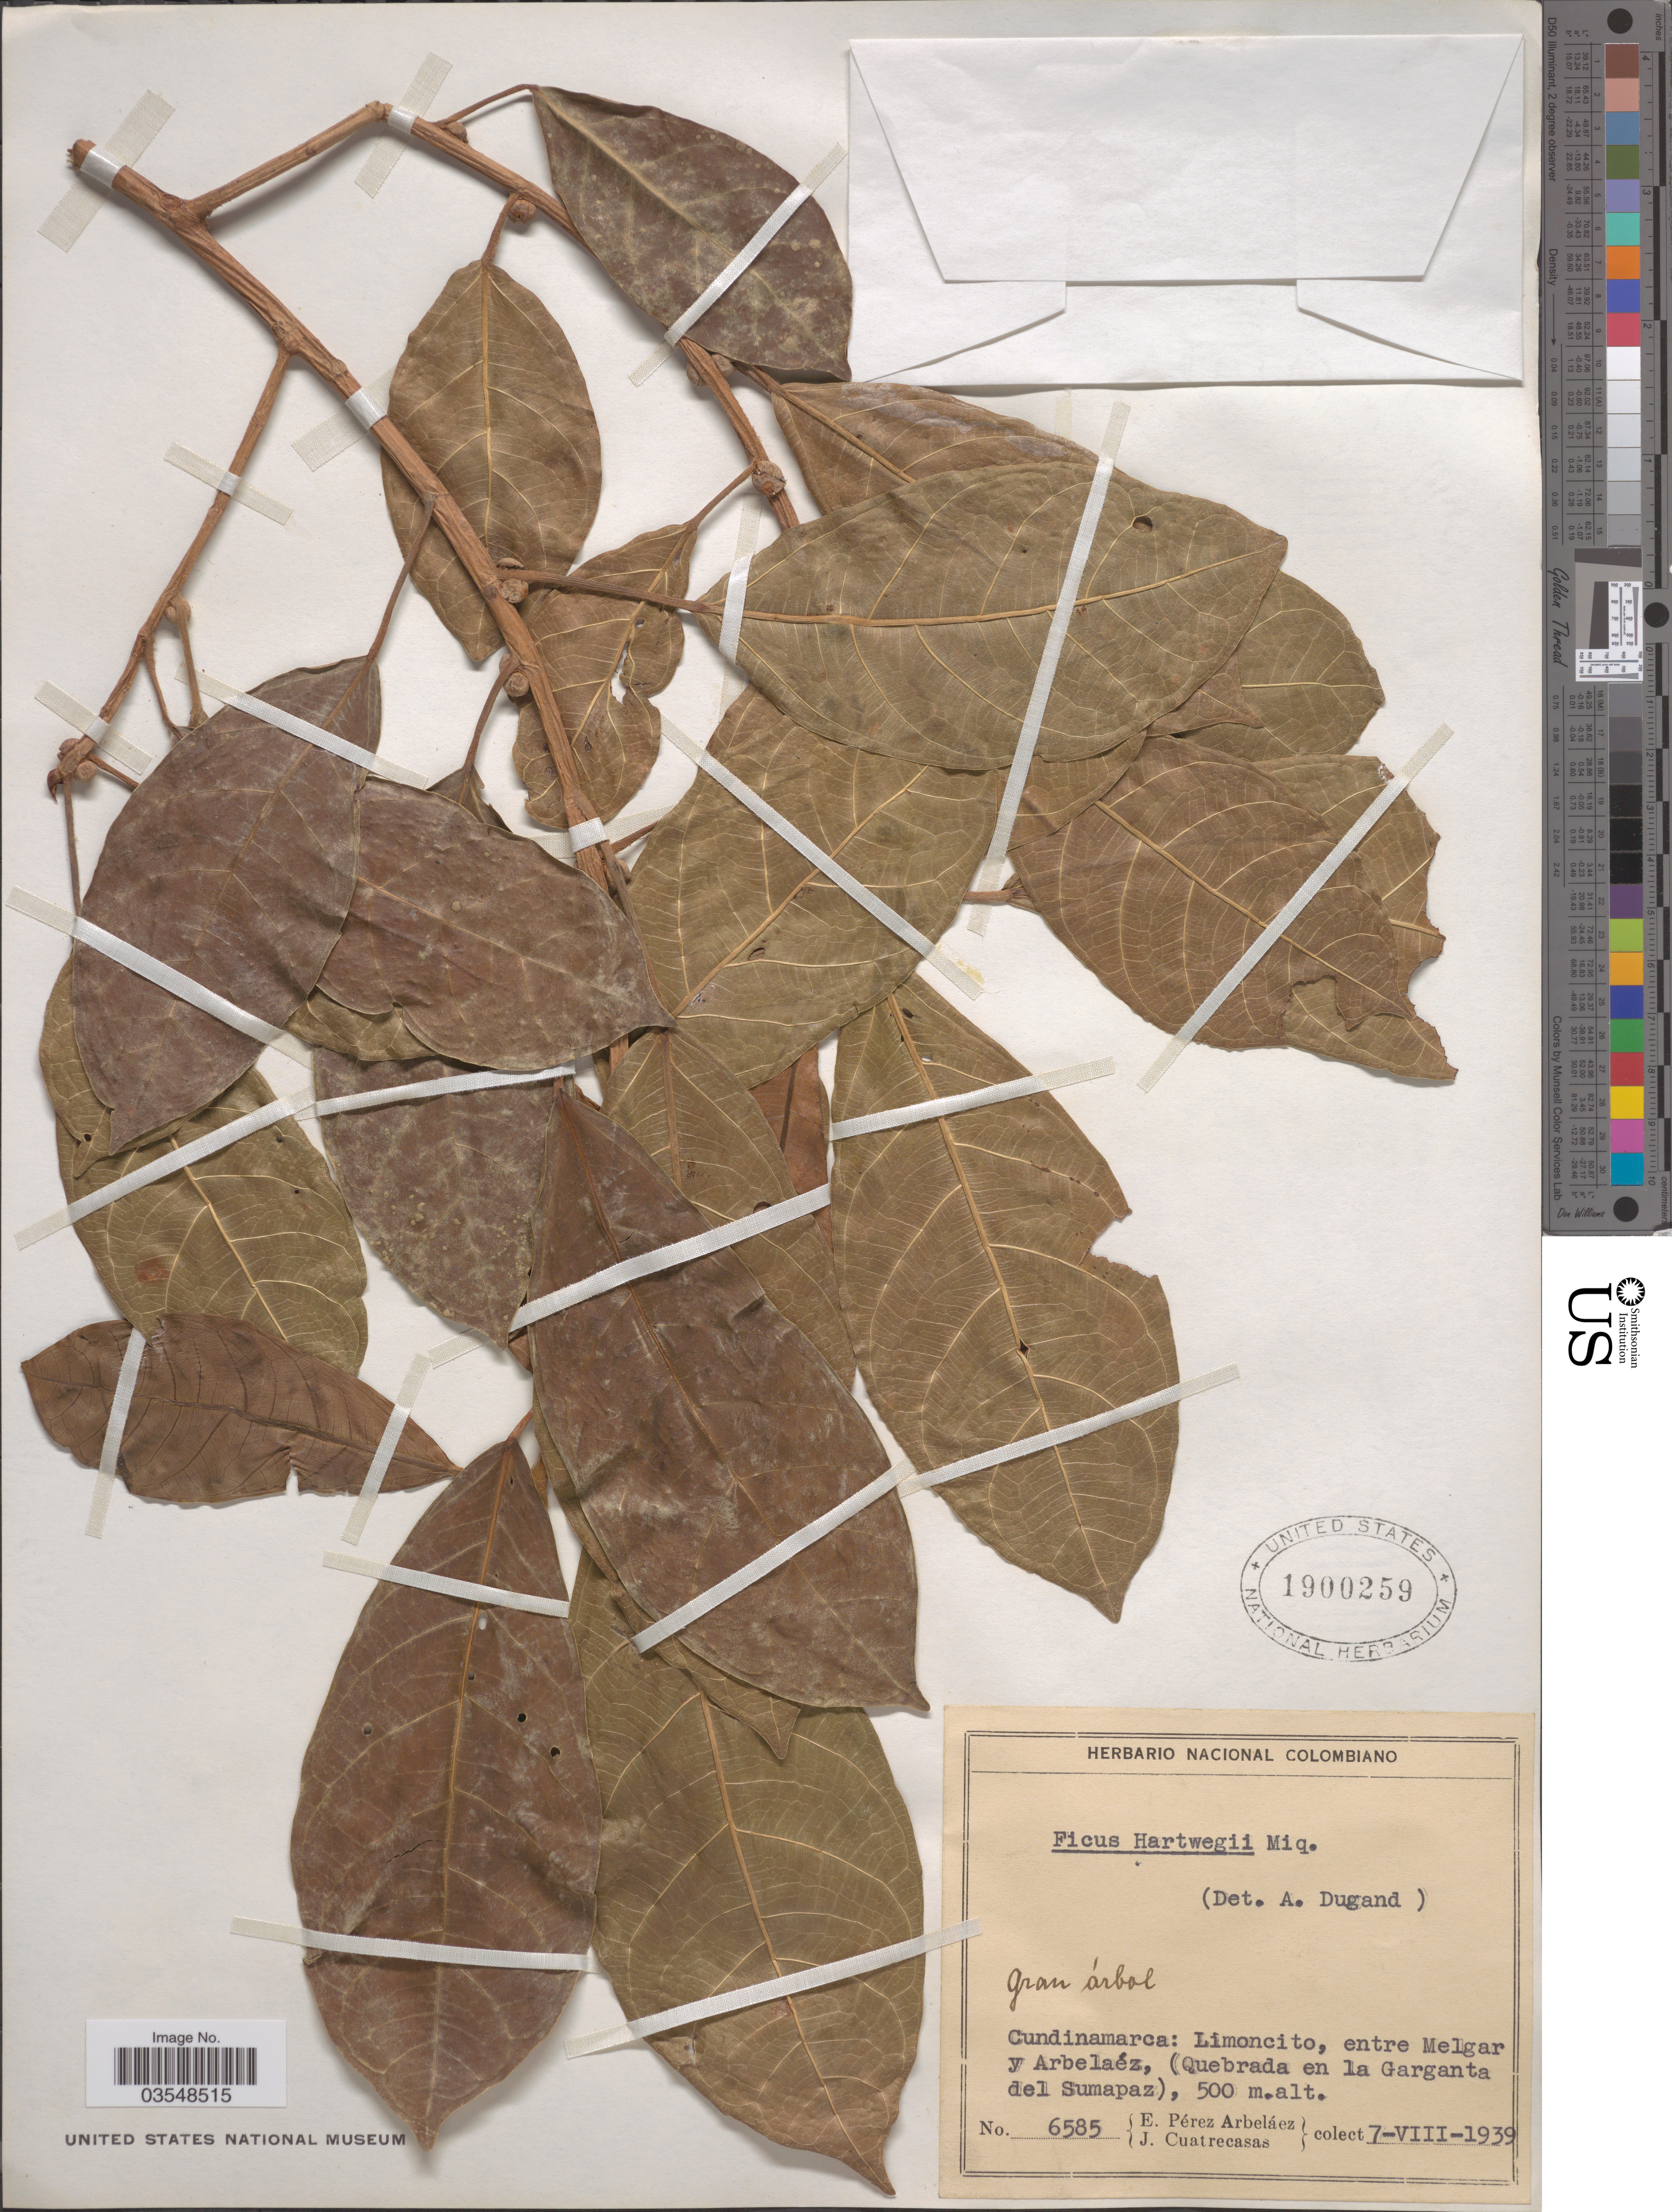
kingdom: Plantae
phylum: Tracheophyta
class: Magnoliopsida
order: Rosales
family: Moraceae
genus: Ficus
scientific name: Ficus hartwegii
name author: (Miq.) Miq.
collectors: E. Pérez Arbeláez & J. Cuatrecasas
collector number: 6585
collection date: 1939-08-07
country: Colombia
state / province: Cundinamarca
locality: Limoncito, entre Melgar Y Arbelaéz, ( Quebrada en la Garganta del Sumapaz).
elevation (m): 500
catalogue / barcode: US 1900259